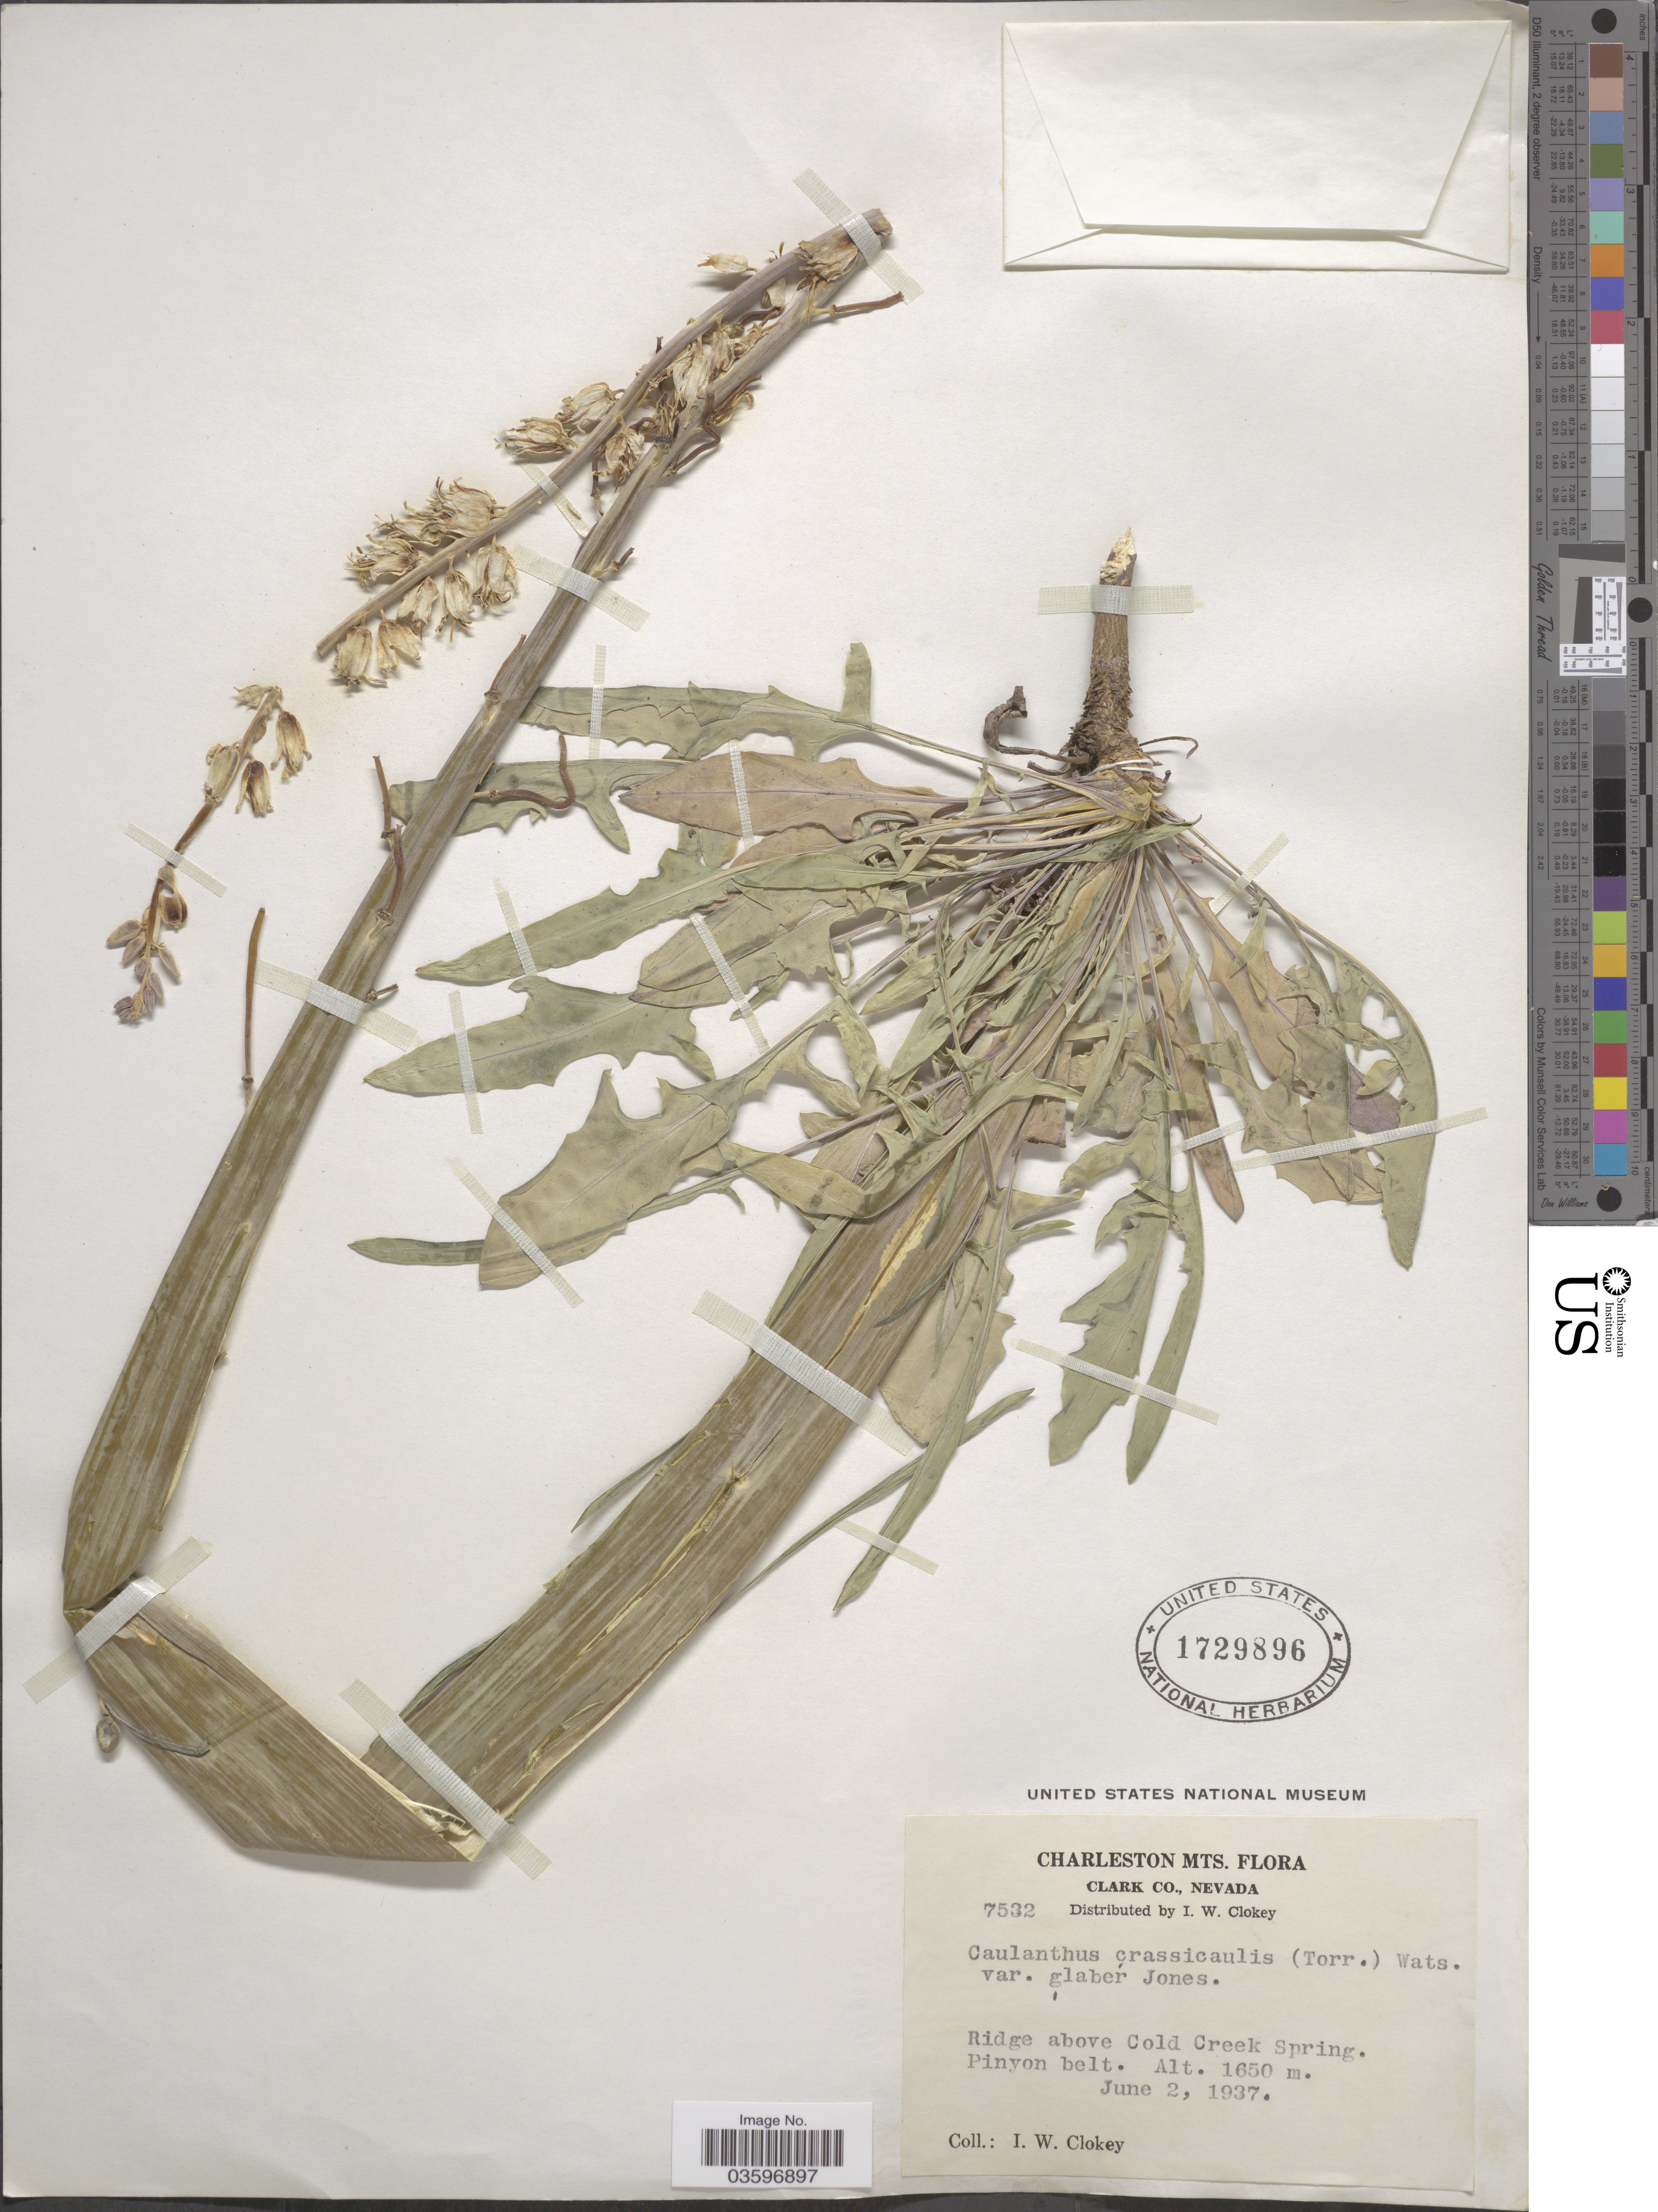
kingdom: Plantae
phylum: Tracheophyta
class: Magnoliopsida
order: Brassicales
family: Brassicaceae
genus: Caulanthus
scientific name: Caulanthus crassicaulis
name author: S. Watson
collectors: I. W. Clokey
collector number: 7532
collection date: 1937-06-02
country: United States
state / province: Nevada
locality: Charleston Mts. Clark Co. Ridge above Cold Creek Spring.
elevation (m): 1650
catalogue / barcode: US 1729896